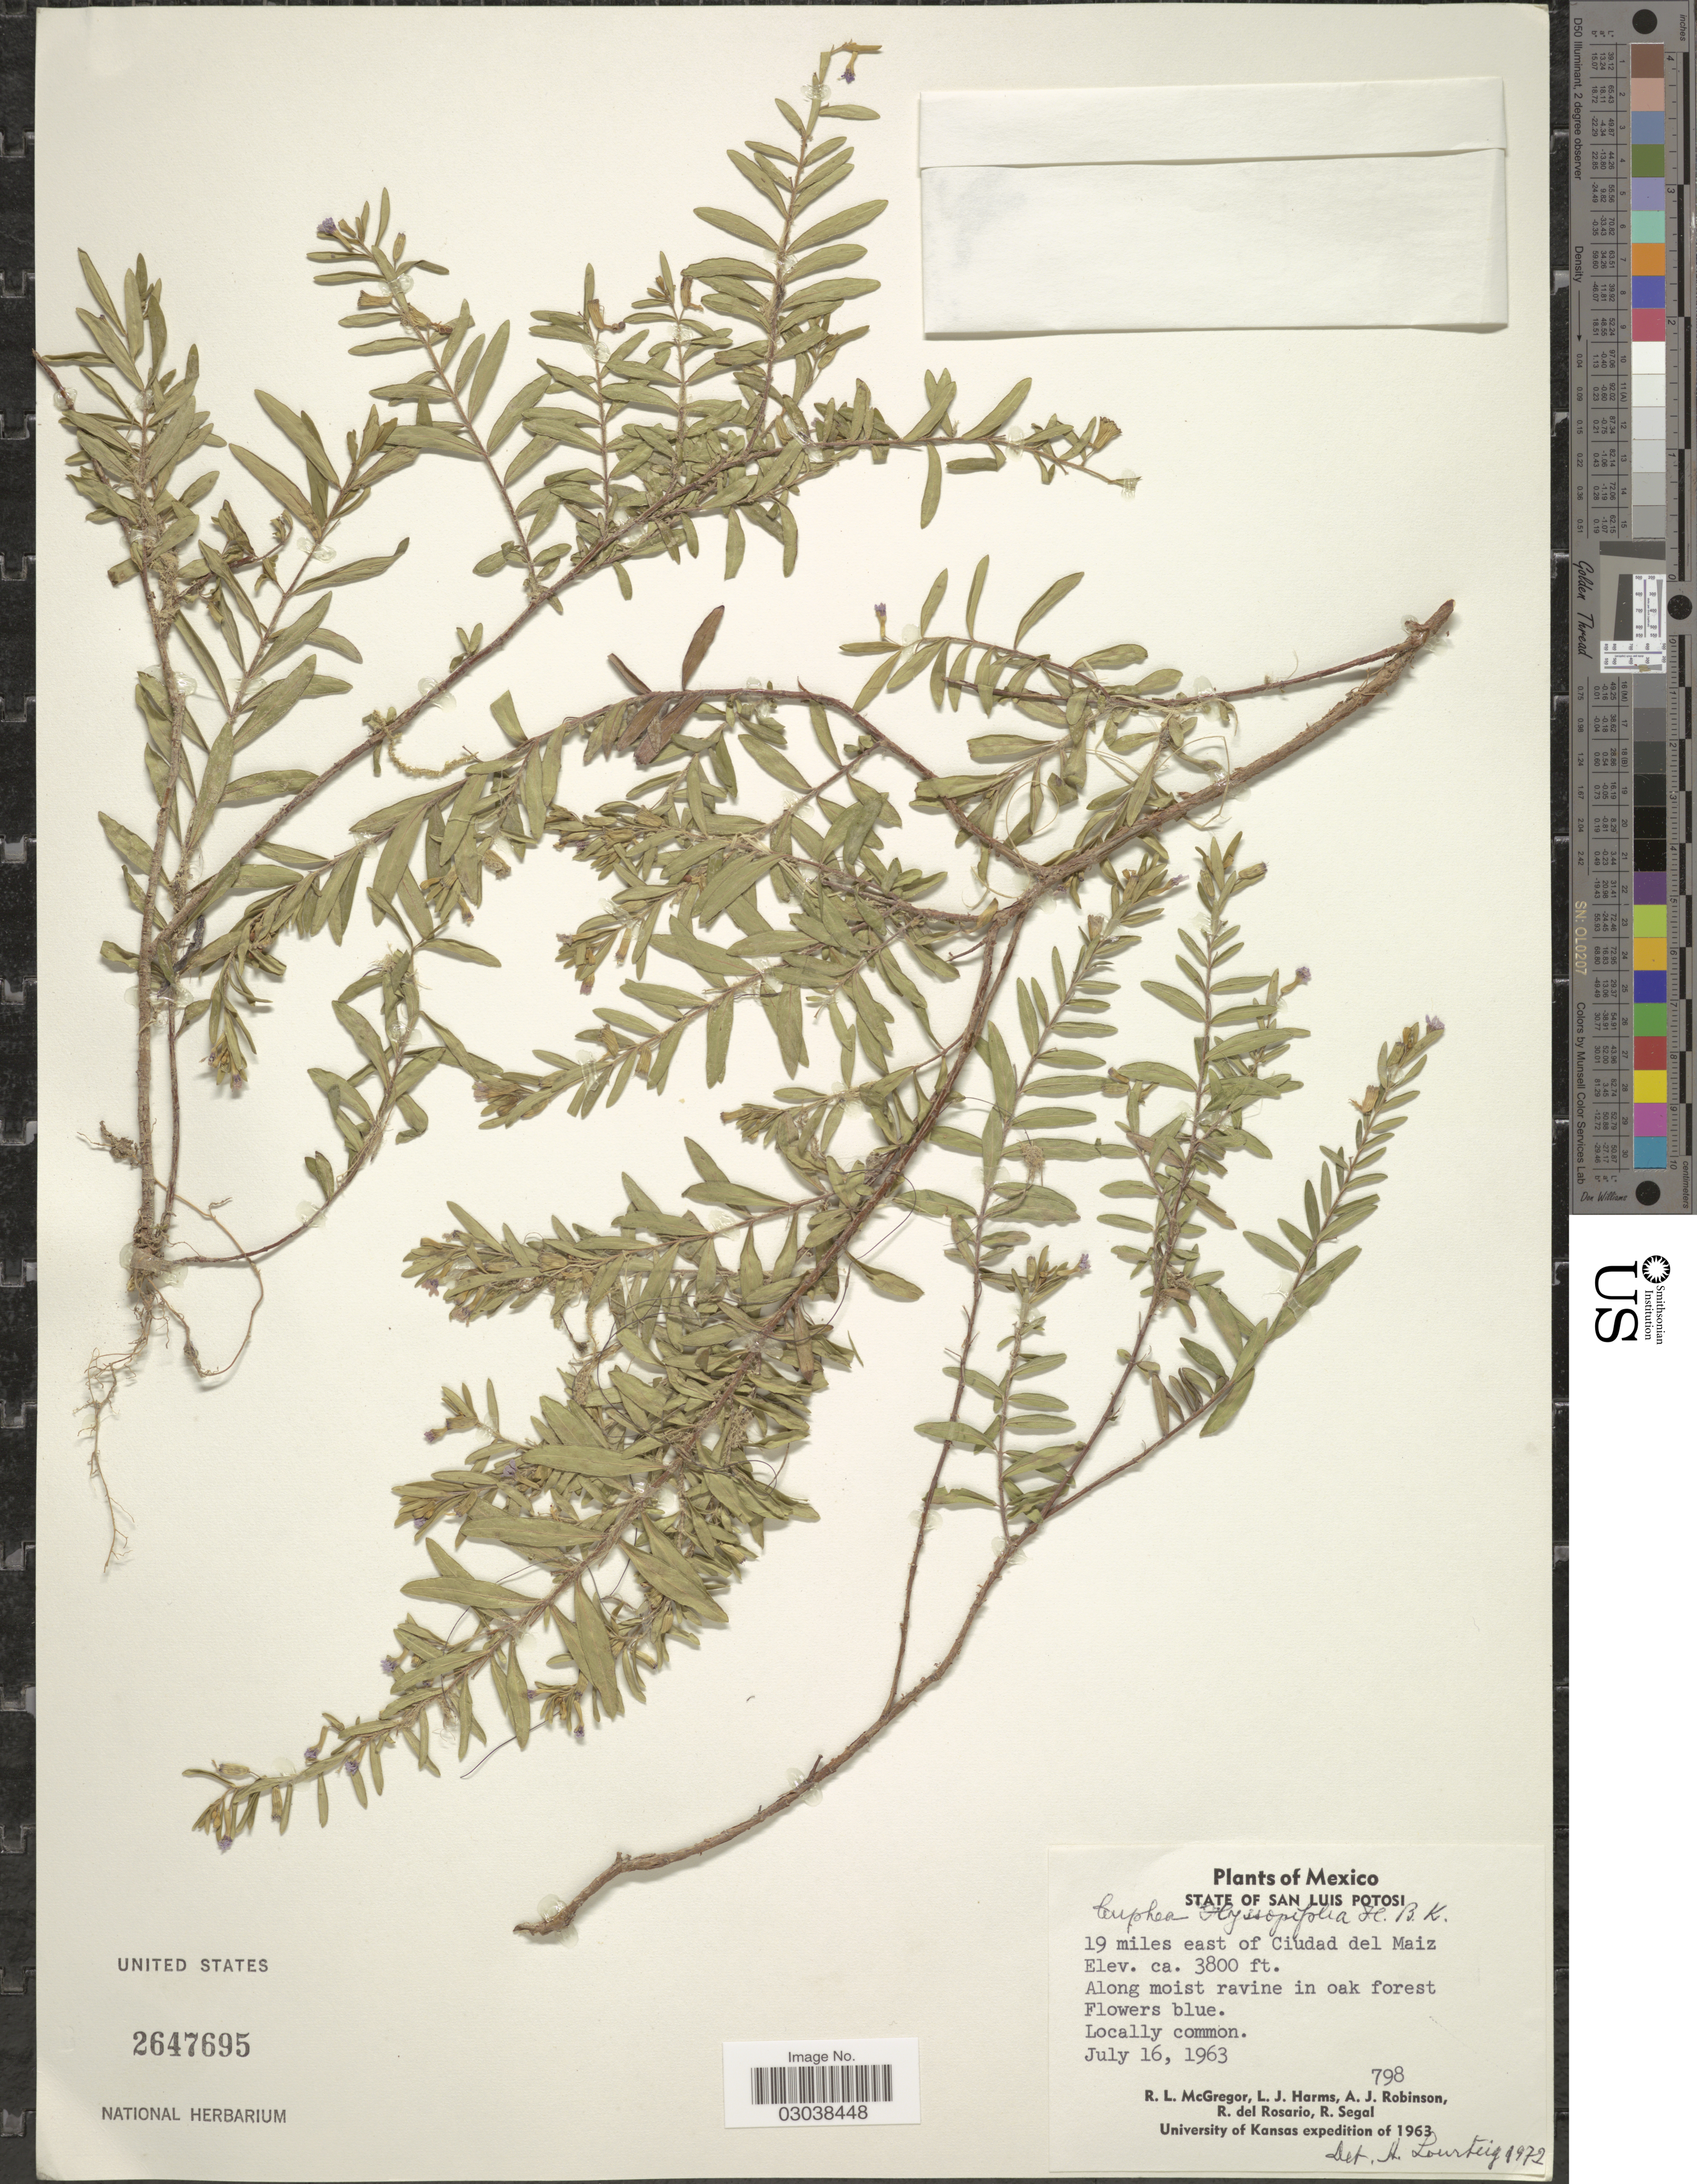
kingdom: Plantae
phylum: Tracheophyta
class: Magnoliopsida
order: Myrtales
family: Lythraceae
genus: Cuphea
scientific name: Cuphea hyssopifolia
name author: Kunth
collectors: R. McGregor, L. Harms, A. J. Robinson, R. del Rosario & R. Segal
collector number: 798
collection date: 1963-07-16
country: Mexico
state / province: San Luis Potosí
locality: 19 miles east of Ciudad del Maiz.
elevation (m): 1158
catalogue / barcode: US 2647695